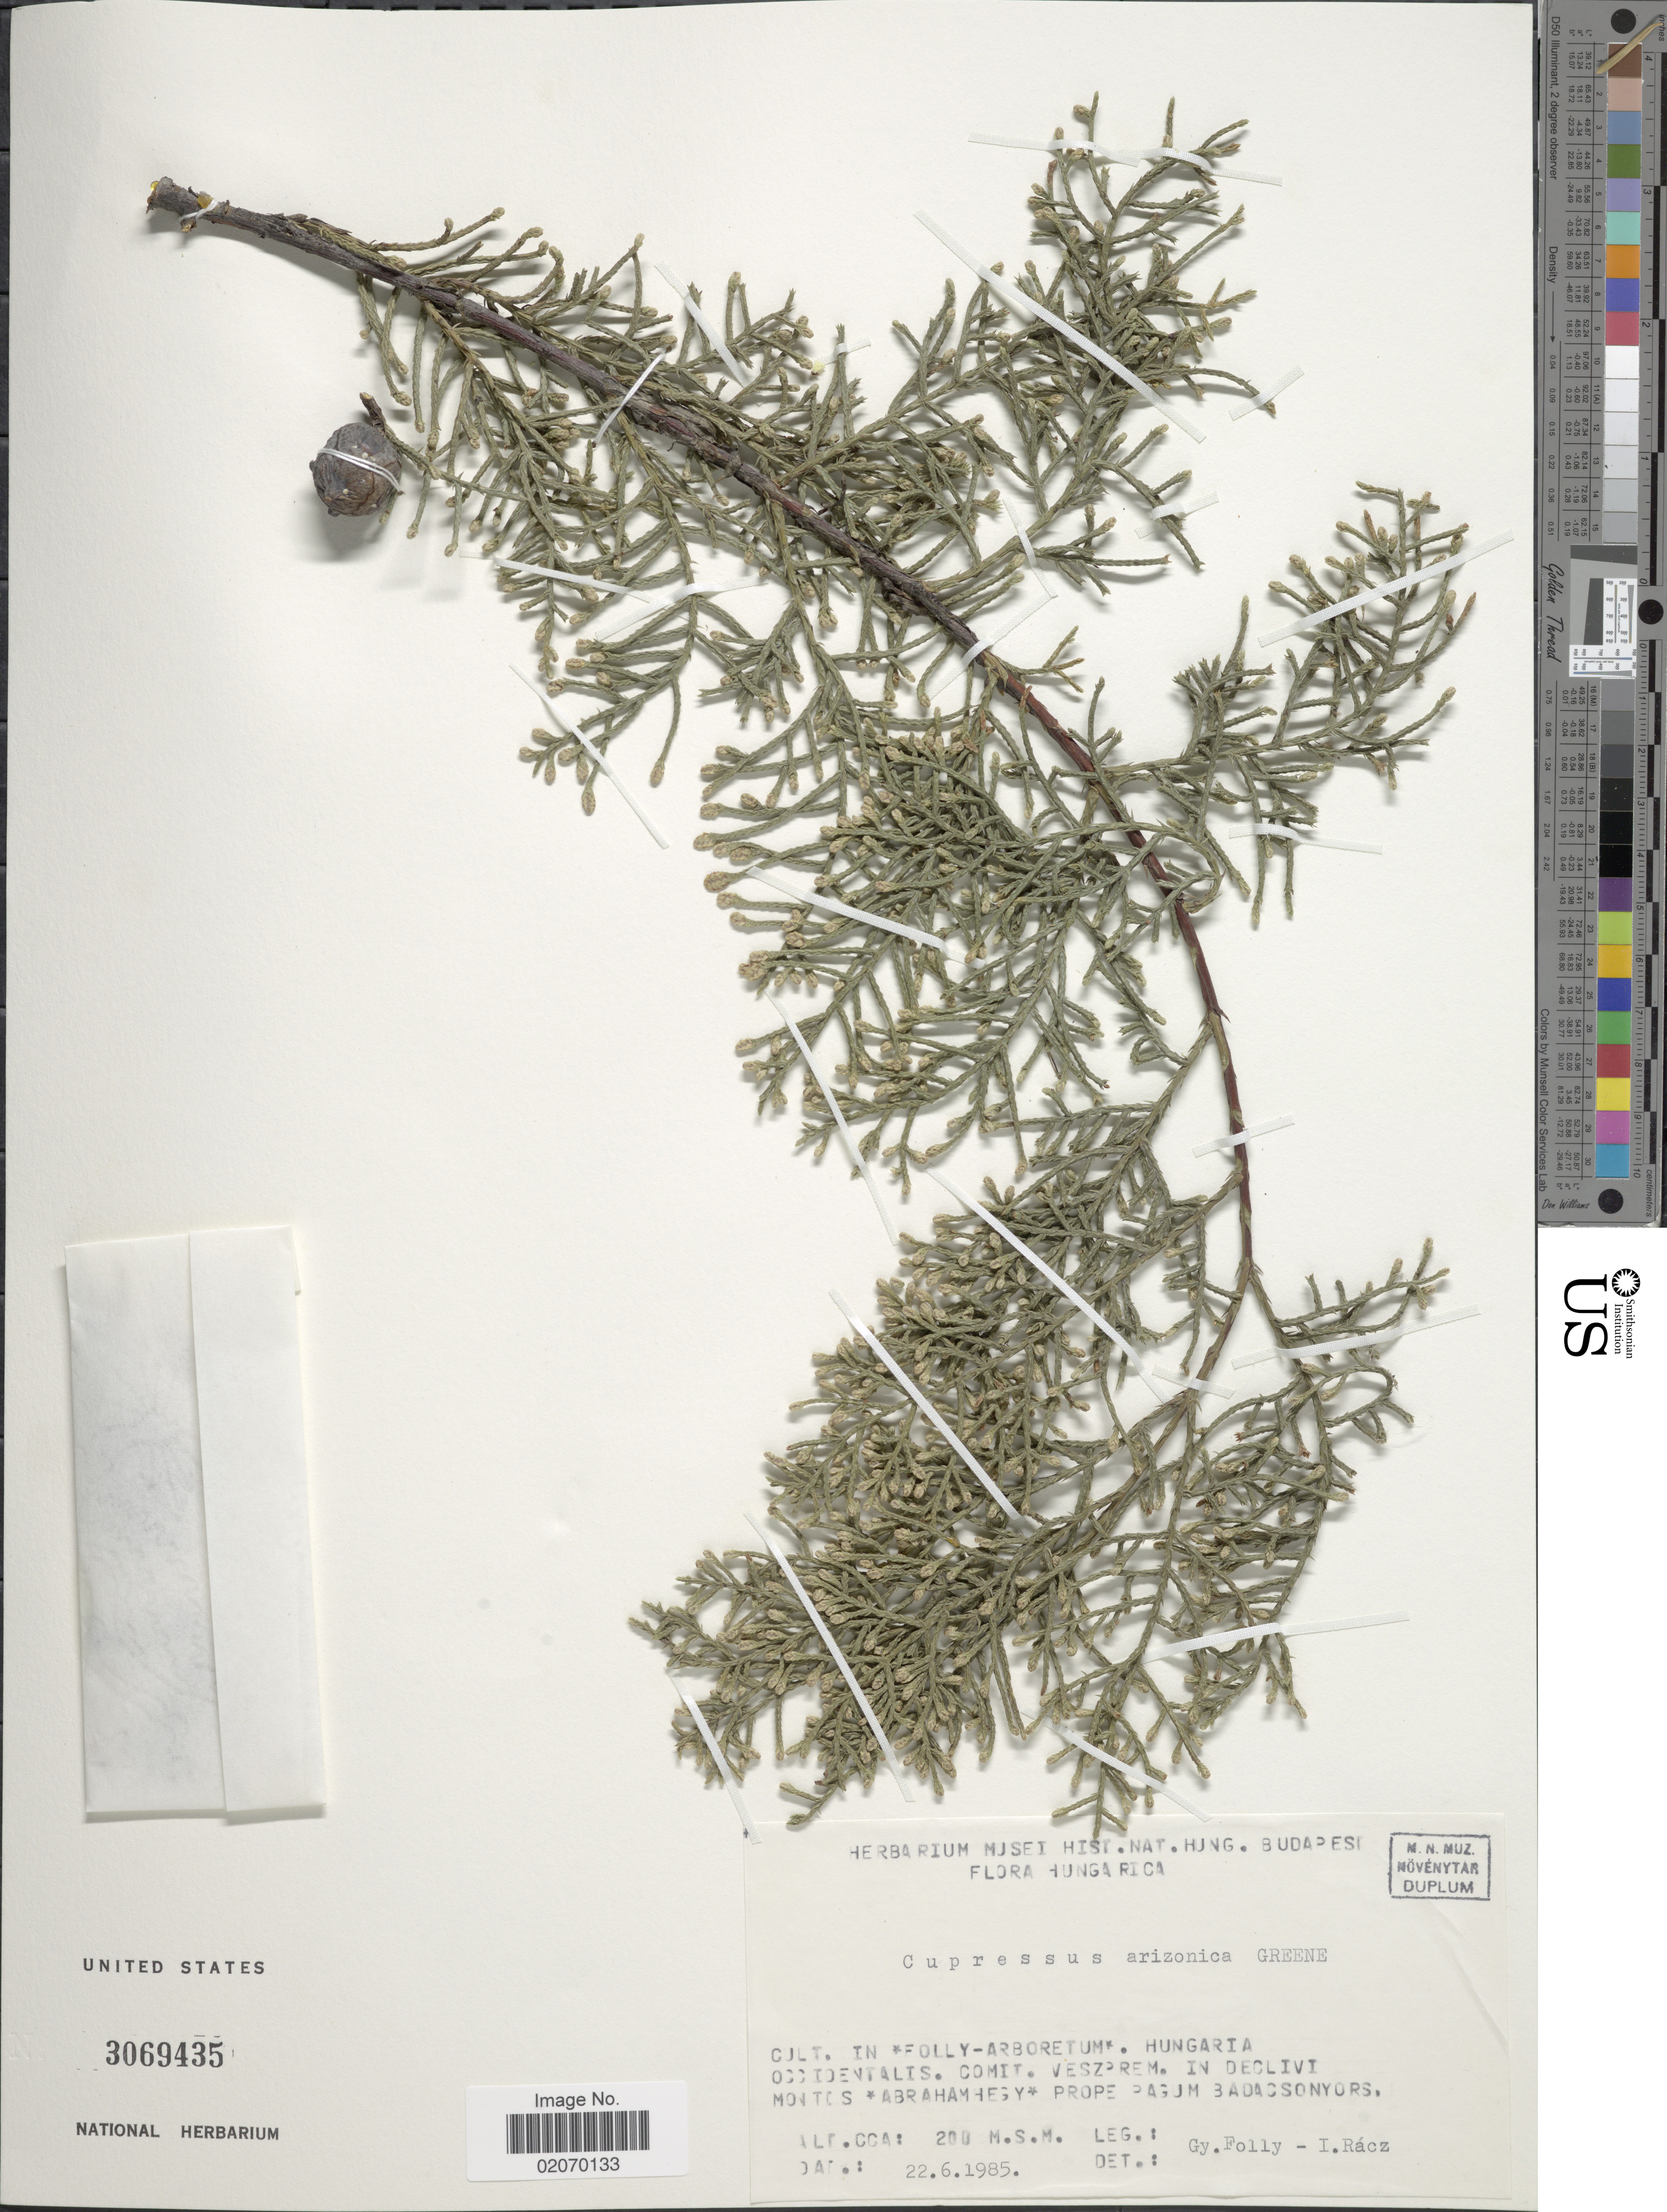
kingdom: Plantae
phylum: Tracheophyta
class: Pinopsida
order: Pinales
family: Cupressaceae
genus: Hesperocyparis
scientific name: Hesperocyparis arizonica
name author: (Greene) Bartel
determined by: (US) Smithsonian Institution - National Museum of Natural History - Department of Botany (UNITED STATES)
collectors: G. Folly & I. Rácz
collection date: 1985-06-22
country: Hungary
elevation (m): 200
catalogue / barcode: US 3069435